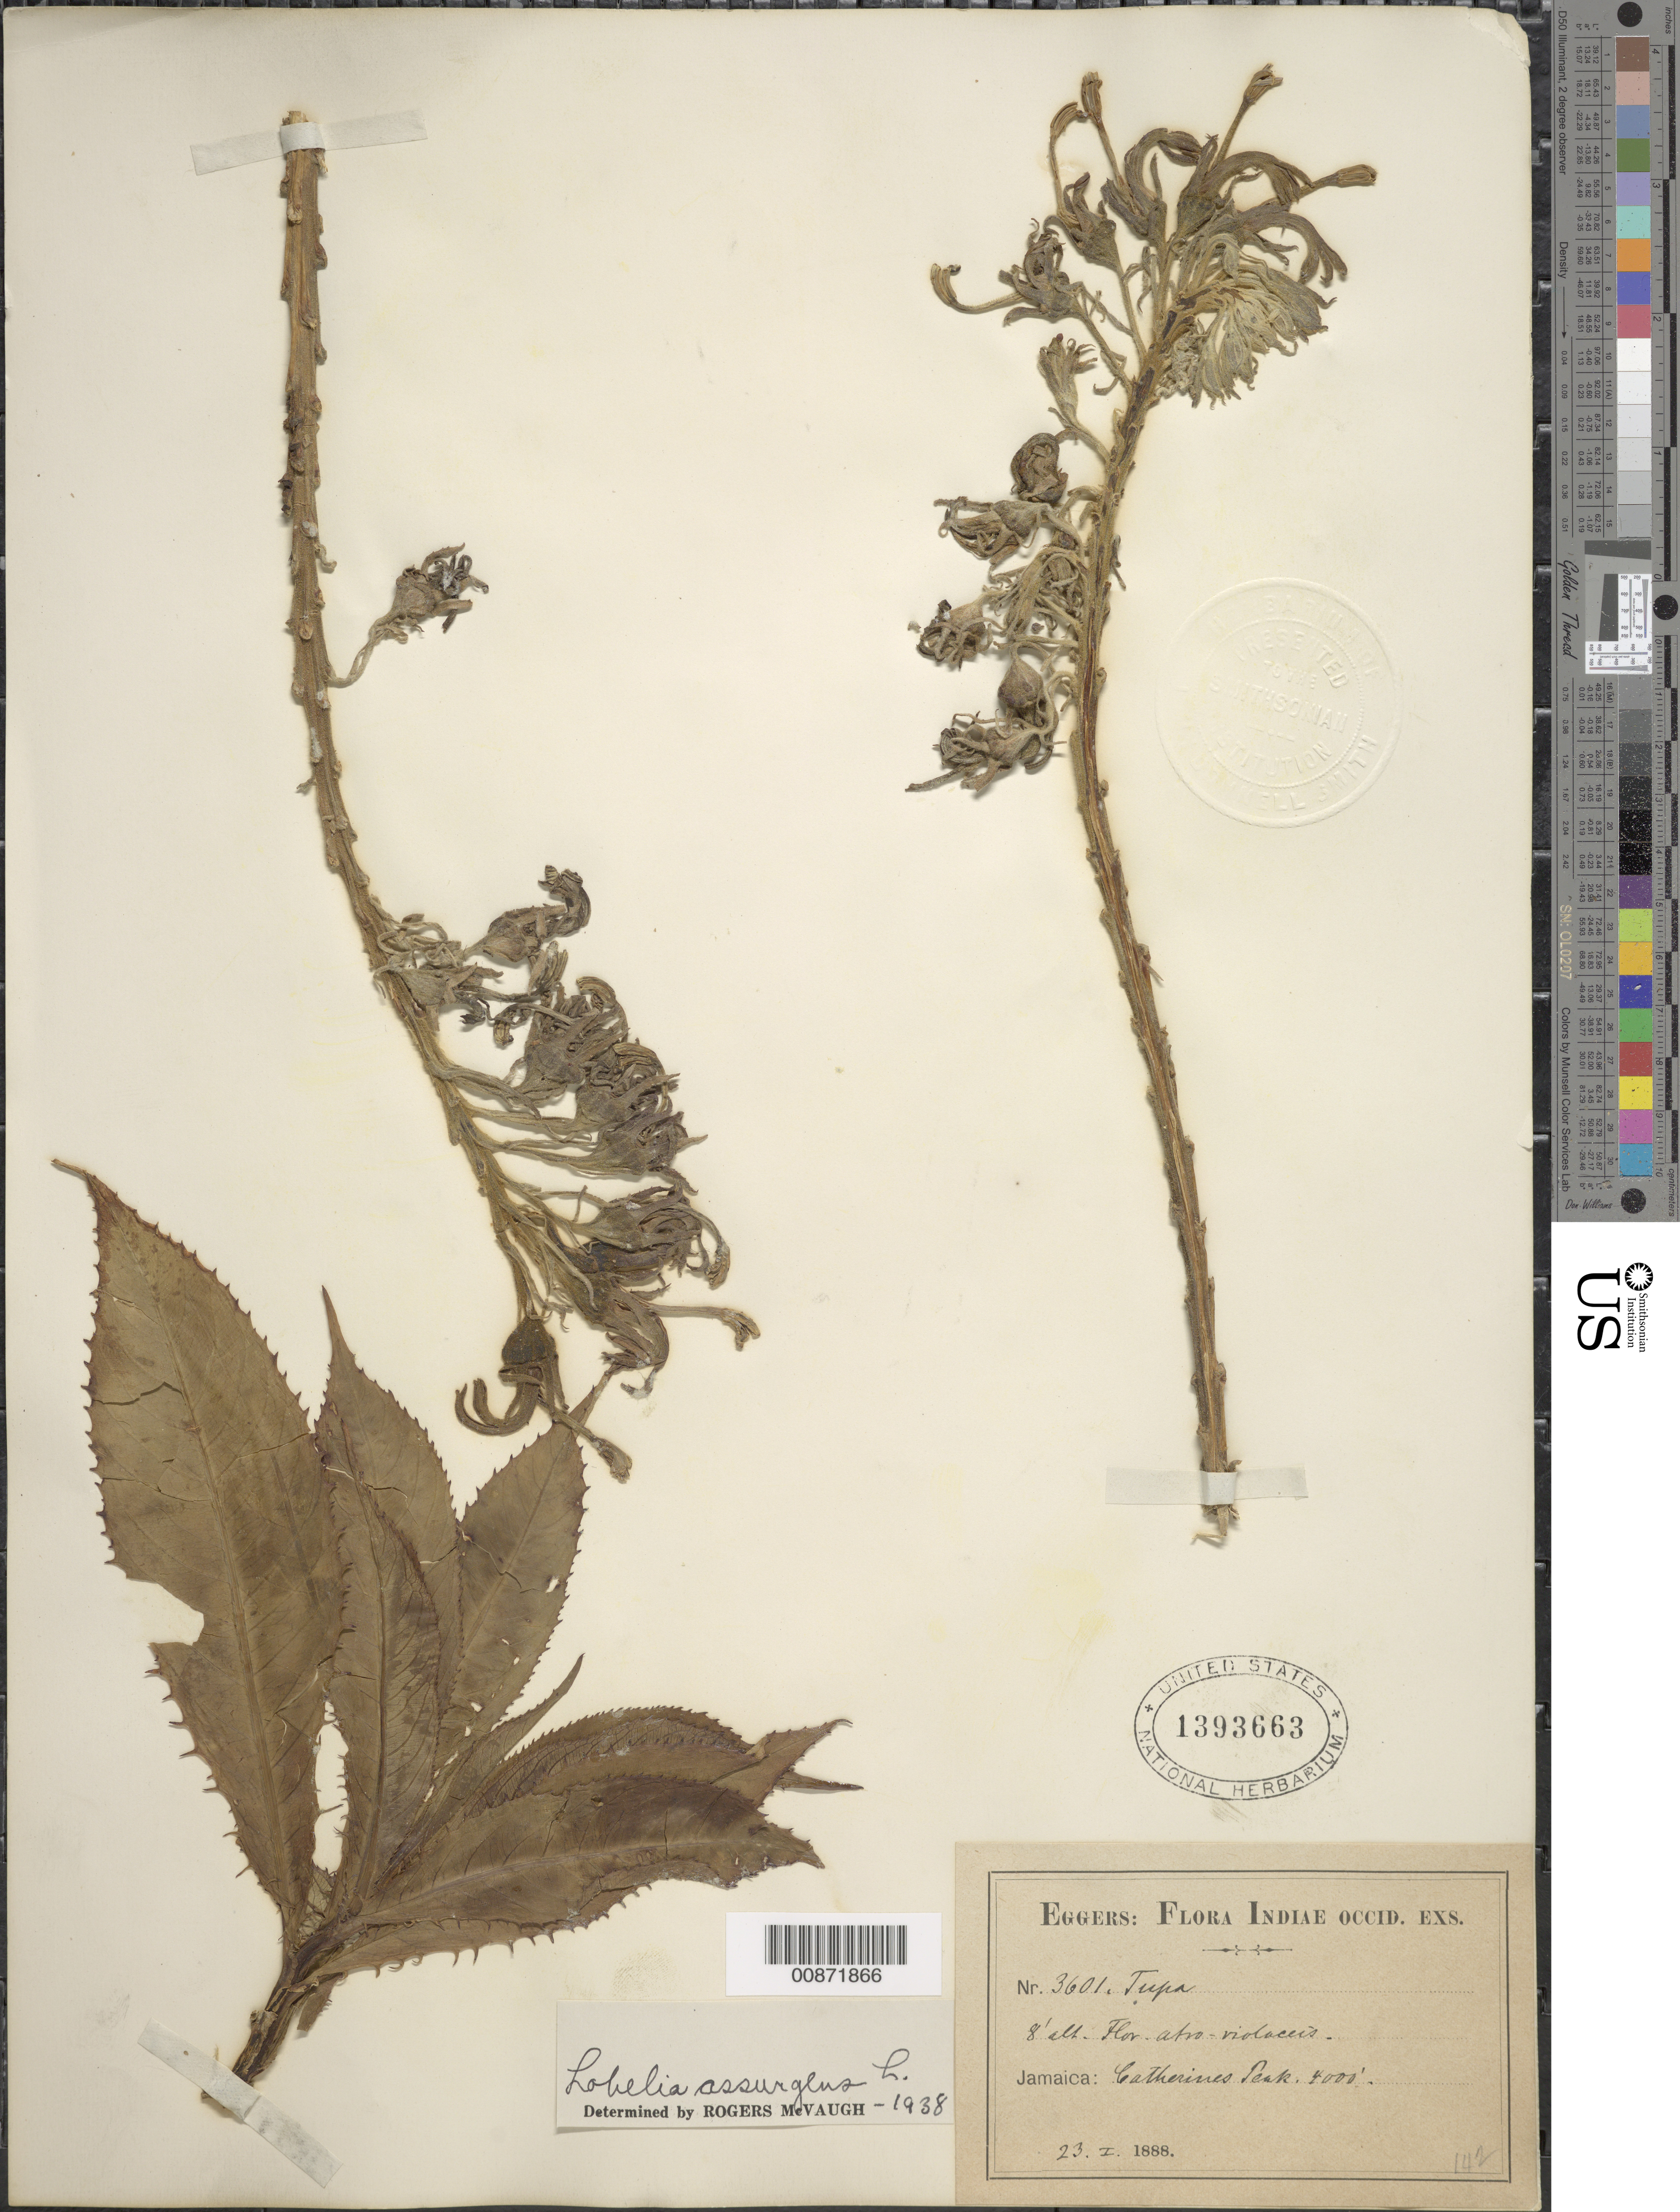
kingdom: Plantae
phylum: Tracheophyta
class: Magnoliopsida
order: Asterales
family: Campanulaceae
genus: Lobelia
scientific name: Lobelia assurgens var. portoricensis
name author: (DC.) Urb.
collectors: H. F. A. von Eggers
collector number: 3601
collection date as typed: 23 Jan 1888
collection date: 1888-01-23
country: Jamaica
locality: Catherines Peak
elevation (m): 1219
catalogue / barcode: US 1393663